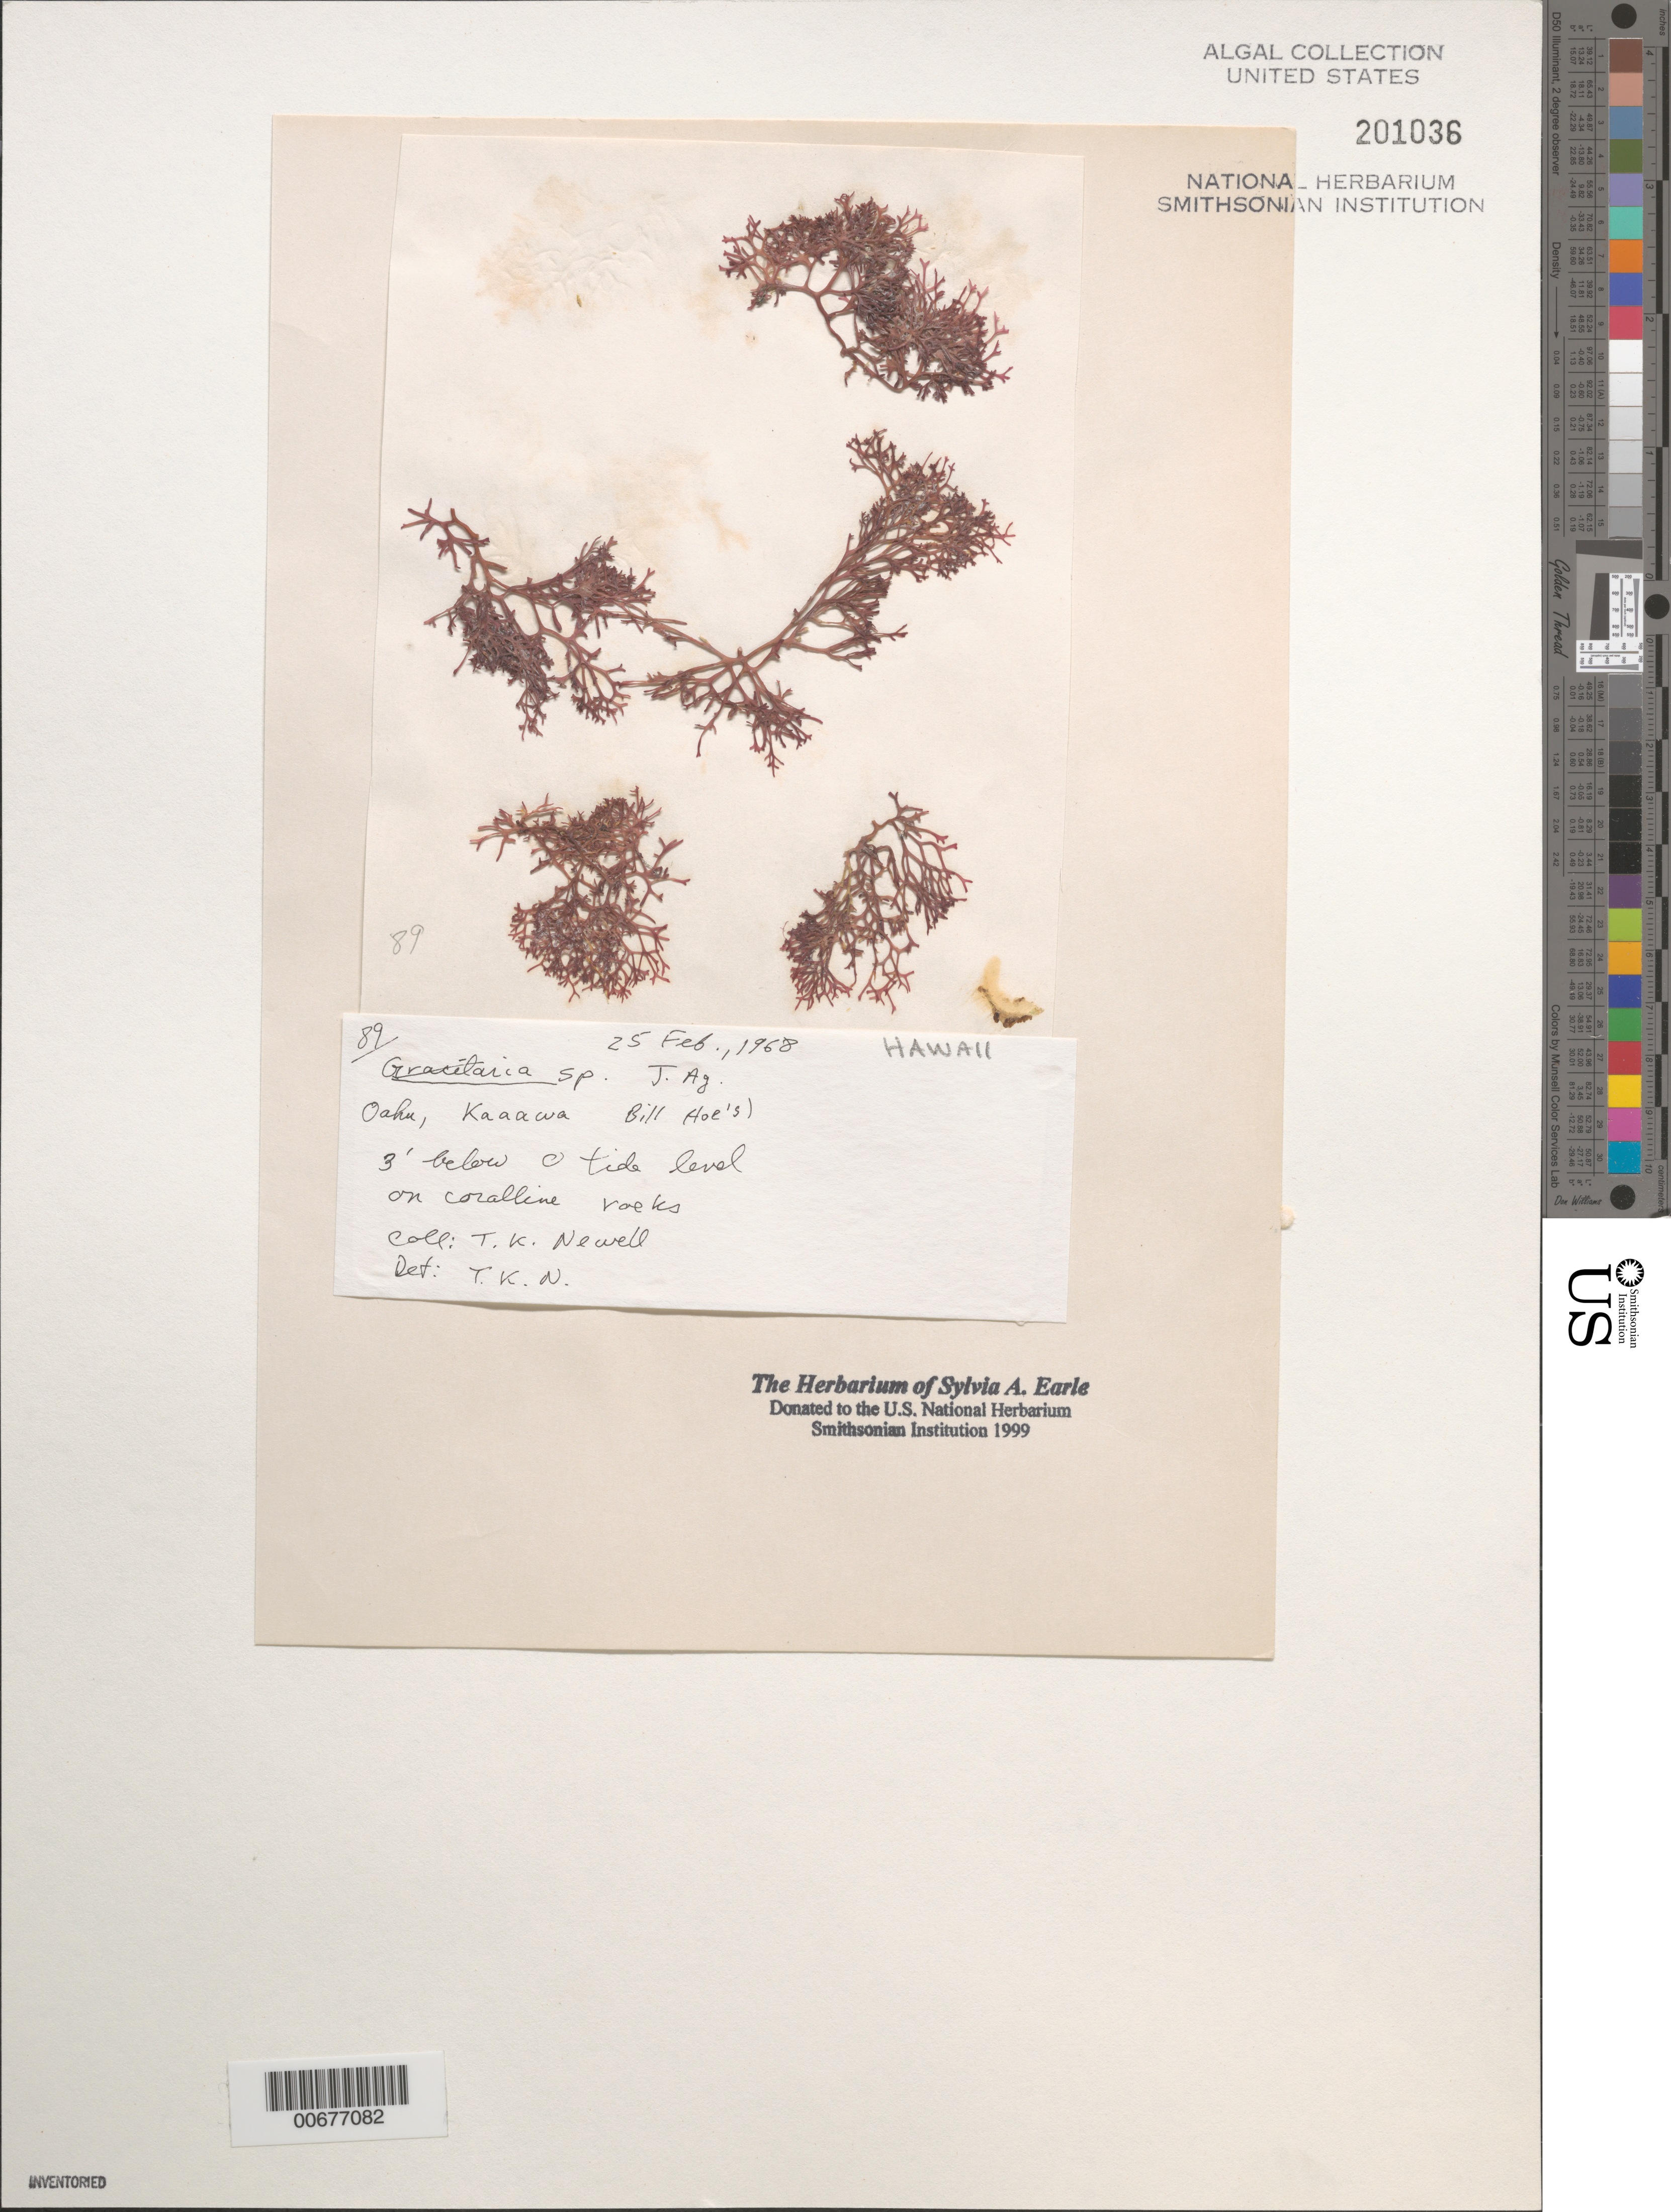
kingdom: Plantae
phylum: Rhodophyta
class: Florideophyceae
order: Gracilariales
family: Gracilariaceae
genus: Gracilaria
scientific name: Gracilaria sp.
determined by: Newell, Thomas K.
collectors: T. K. Newell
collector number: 89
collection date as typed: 25 Feb 1968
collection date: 1968-02-25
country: United States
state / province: Hawaii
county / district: Honolulu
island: Oahu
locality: Kaaawa, Bill Hoe's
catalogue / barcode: US 201036